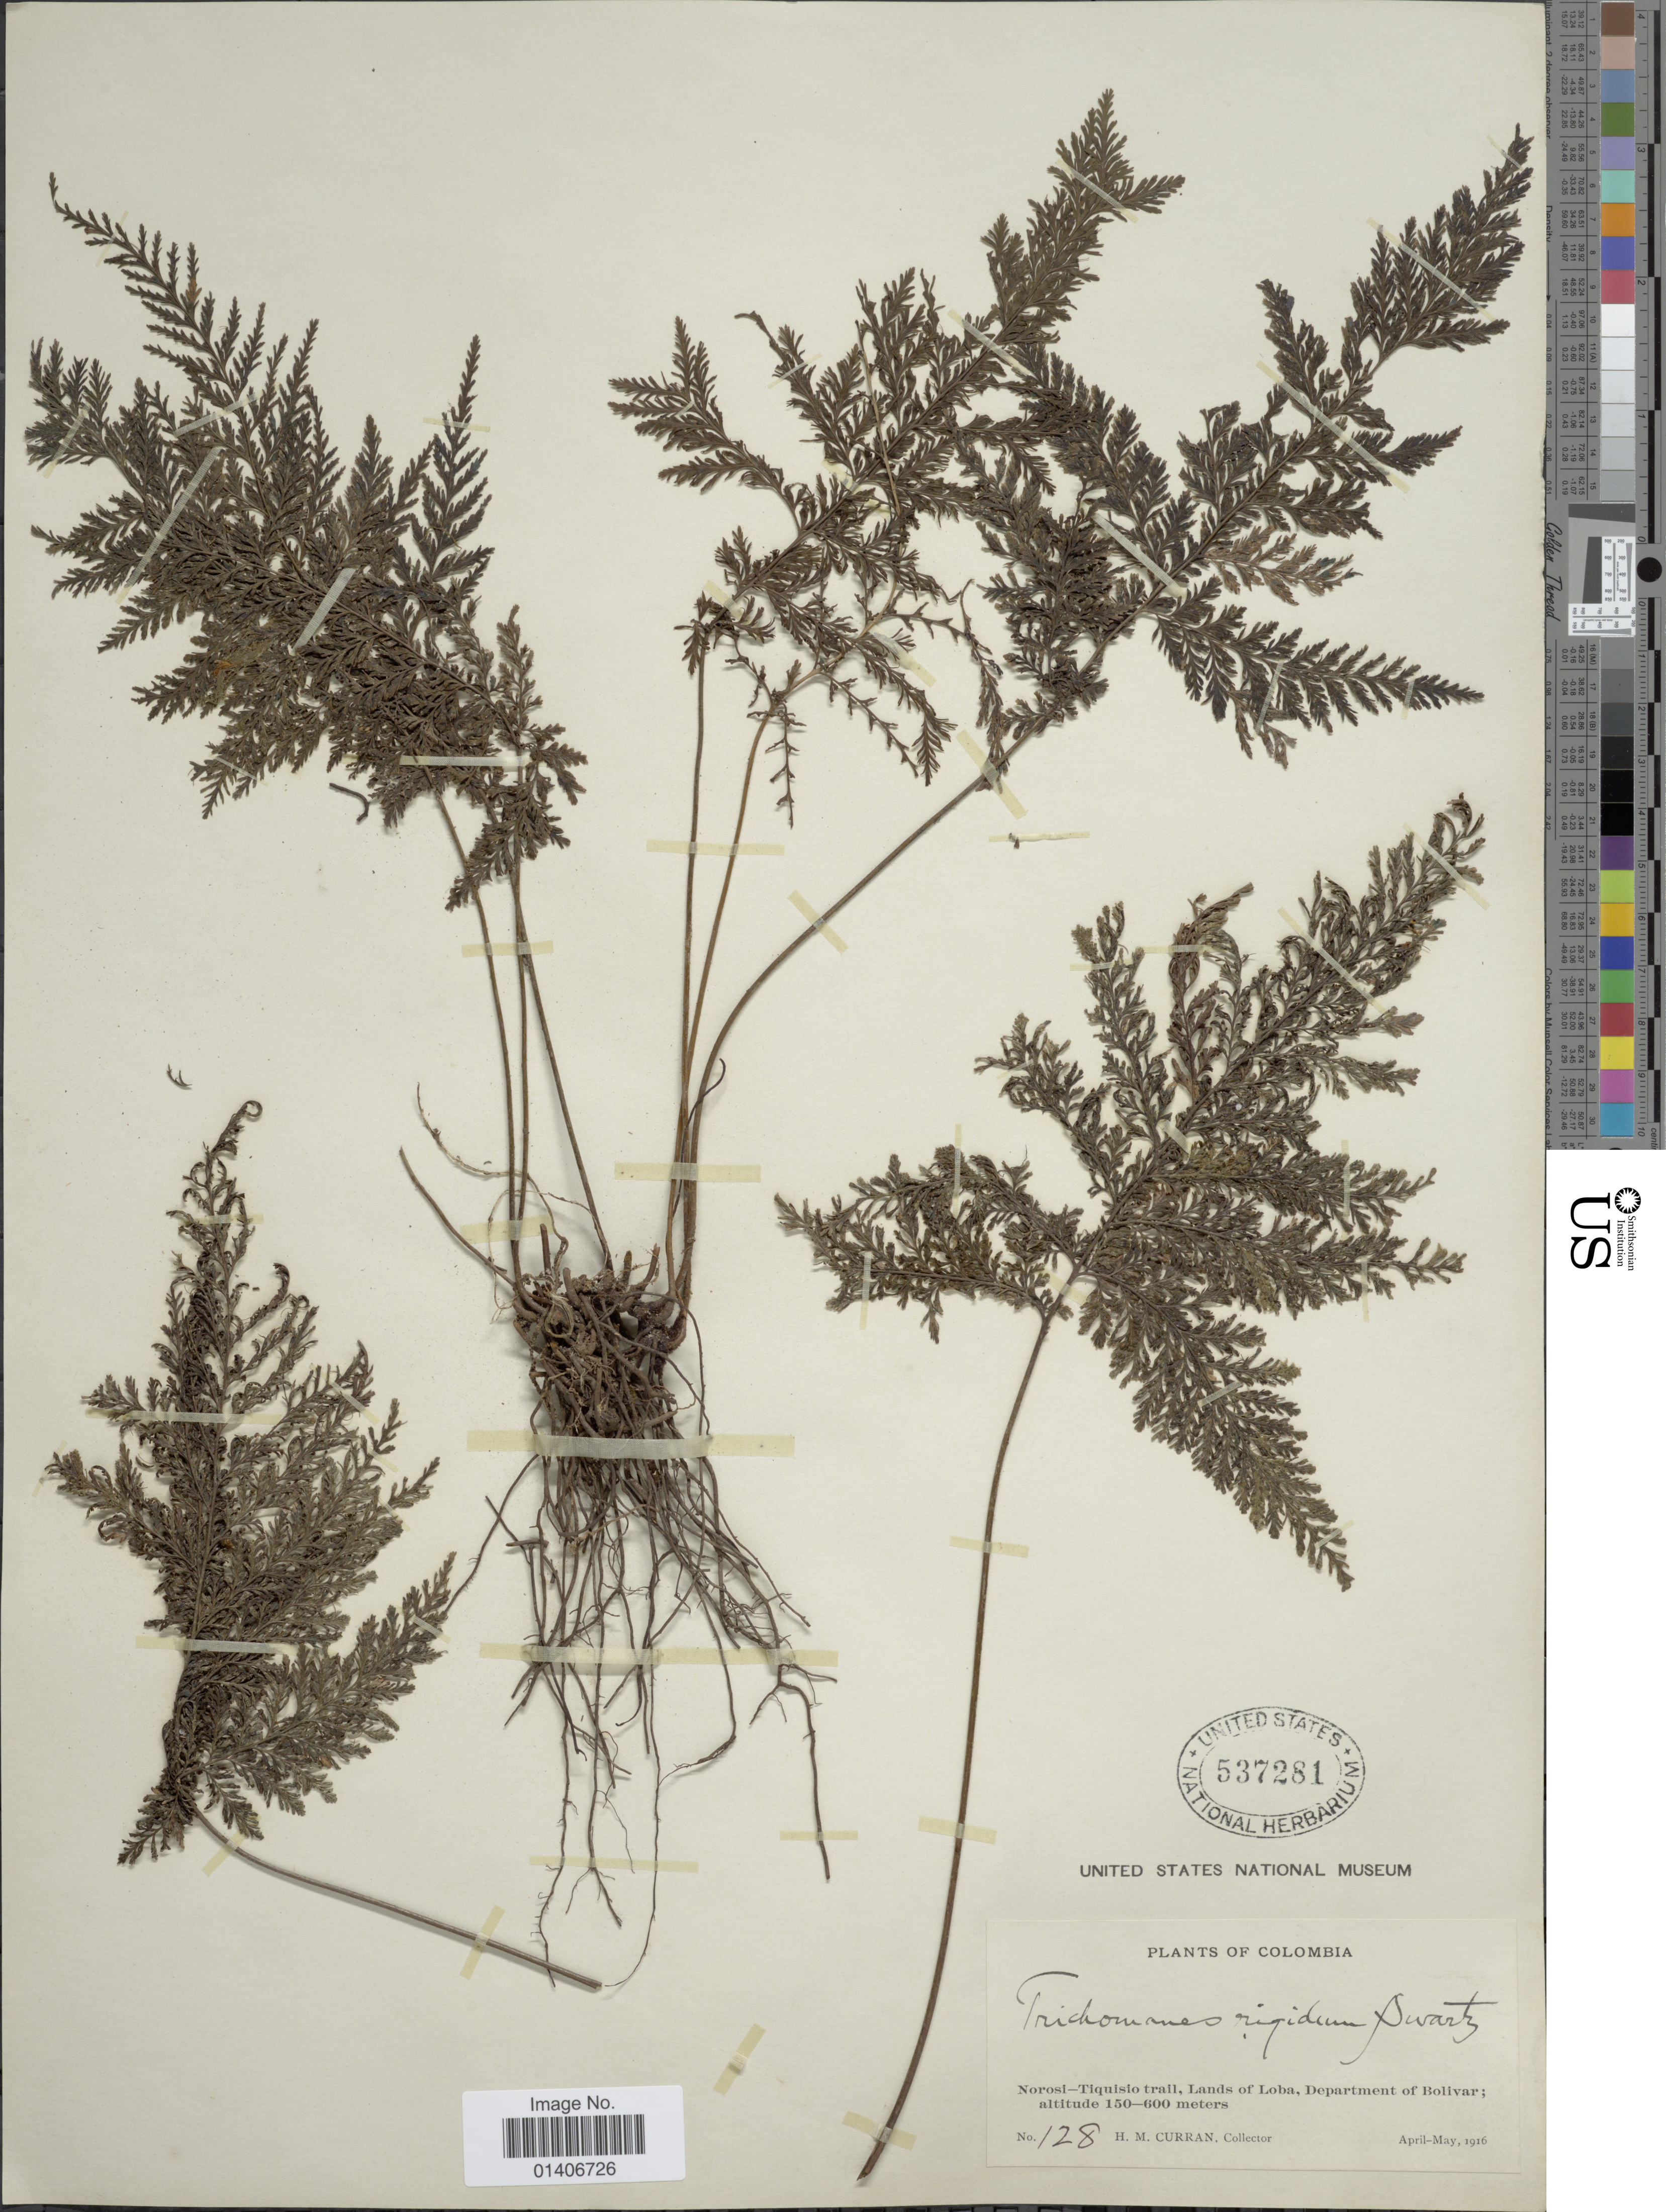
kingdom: Plantae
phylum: Tracheophyta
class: Polypodiopsida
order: Hymenophyllales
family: Hymenophyllaceae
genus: Abrodictyum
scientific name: Abrodictyum rigidum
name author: (Sw.) Ebihara & Dubuisson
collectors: H. M. Curran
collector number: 128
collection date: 1916-04/1916-05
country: Venezuela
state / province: Bolivar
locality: Norosi-Tiquisio trail, Lands of Loba, Department of Bolivar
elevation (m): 150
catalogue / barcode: US 537281